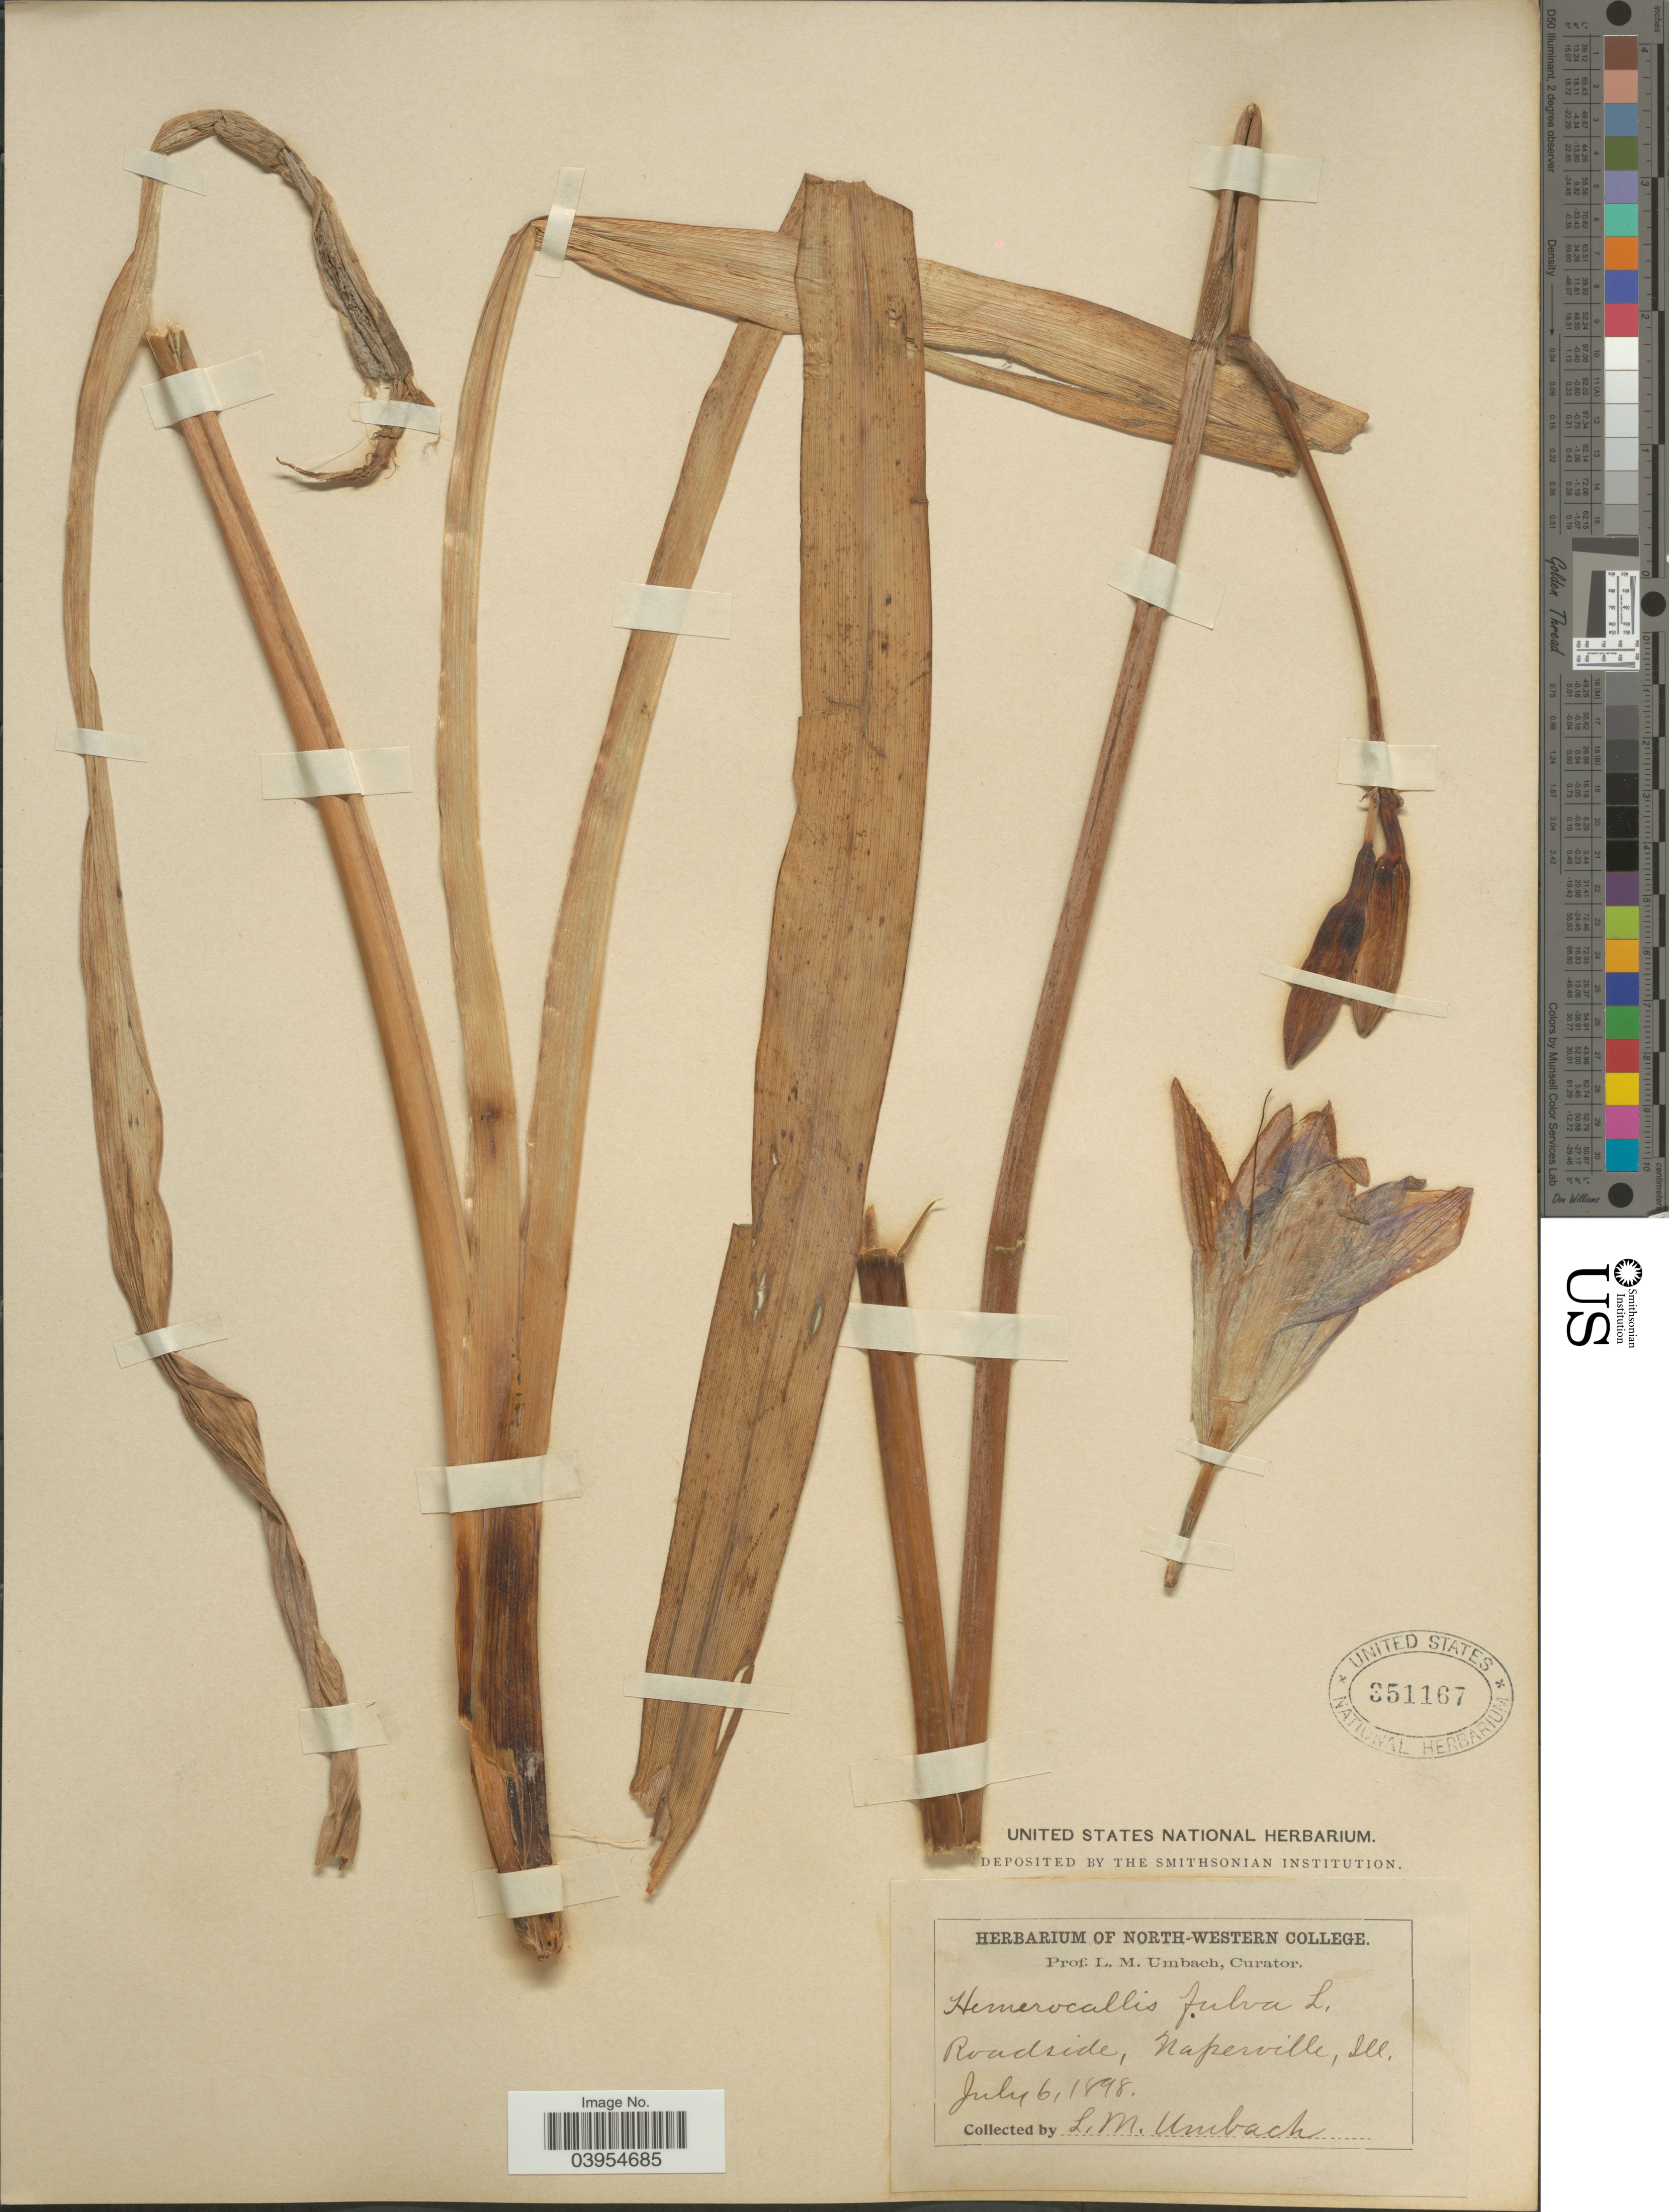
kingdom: Plantae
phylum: Tracheophyta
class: Liliopsida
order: Asparagales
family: Asphodelaceae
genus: Hemerocallis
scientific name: Hemerocallis fulva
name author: L.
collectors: L. M. Umbach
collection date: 1898-07-06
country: United States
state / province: Illinois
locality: Roadside, Naperville.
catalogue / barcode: US 351167